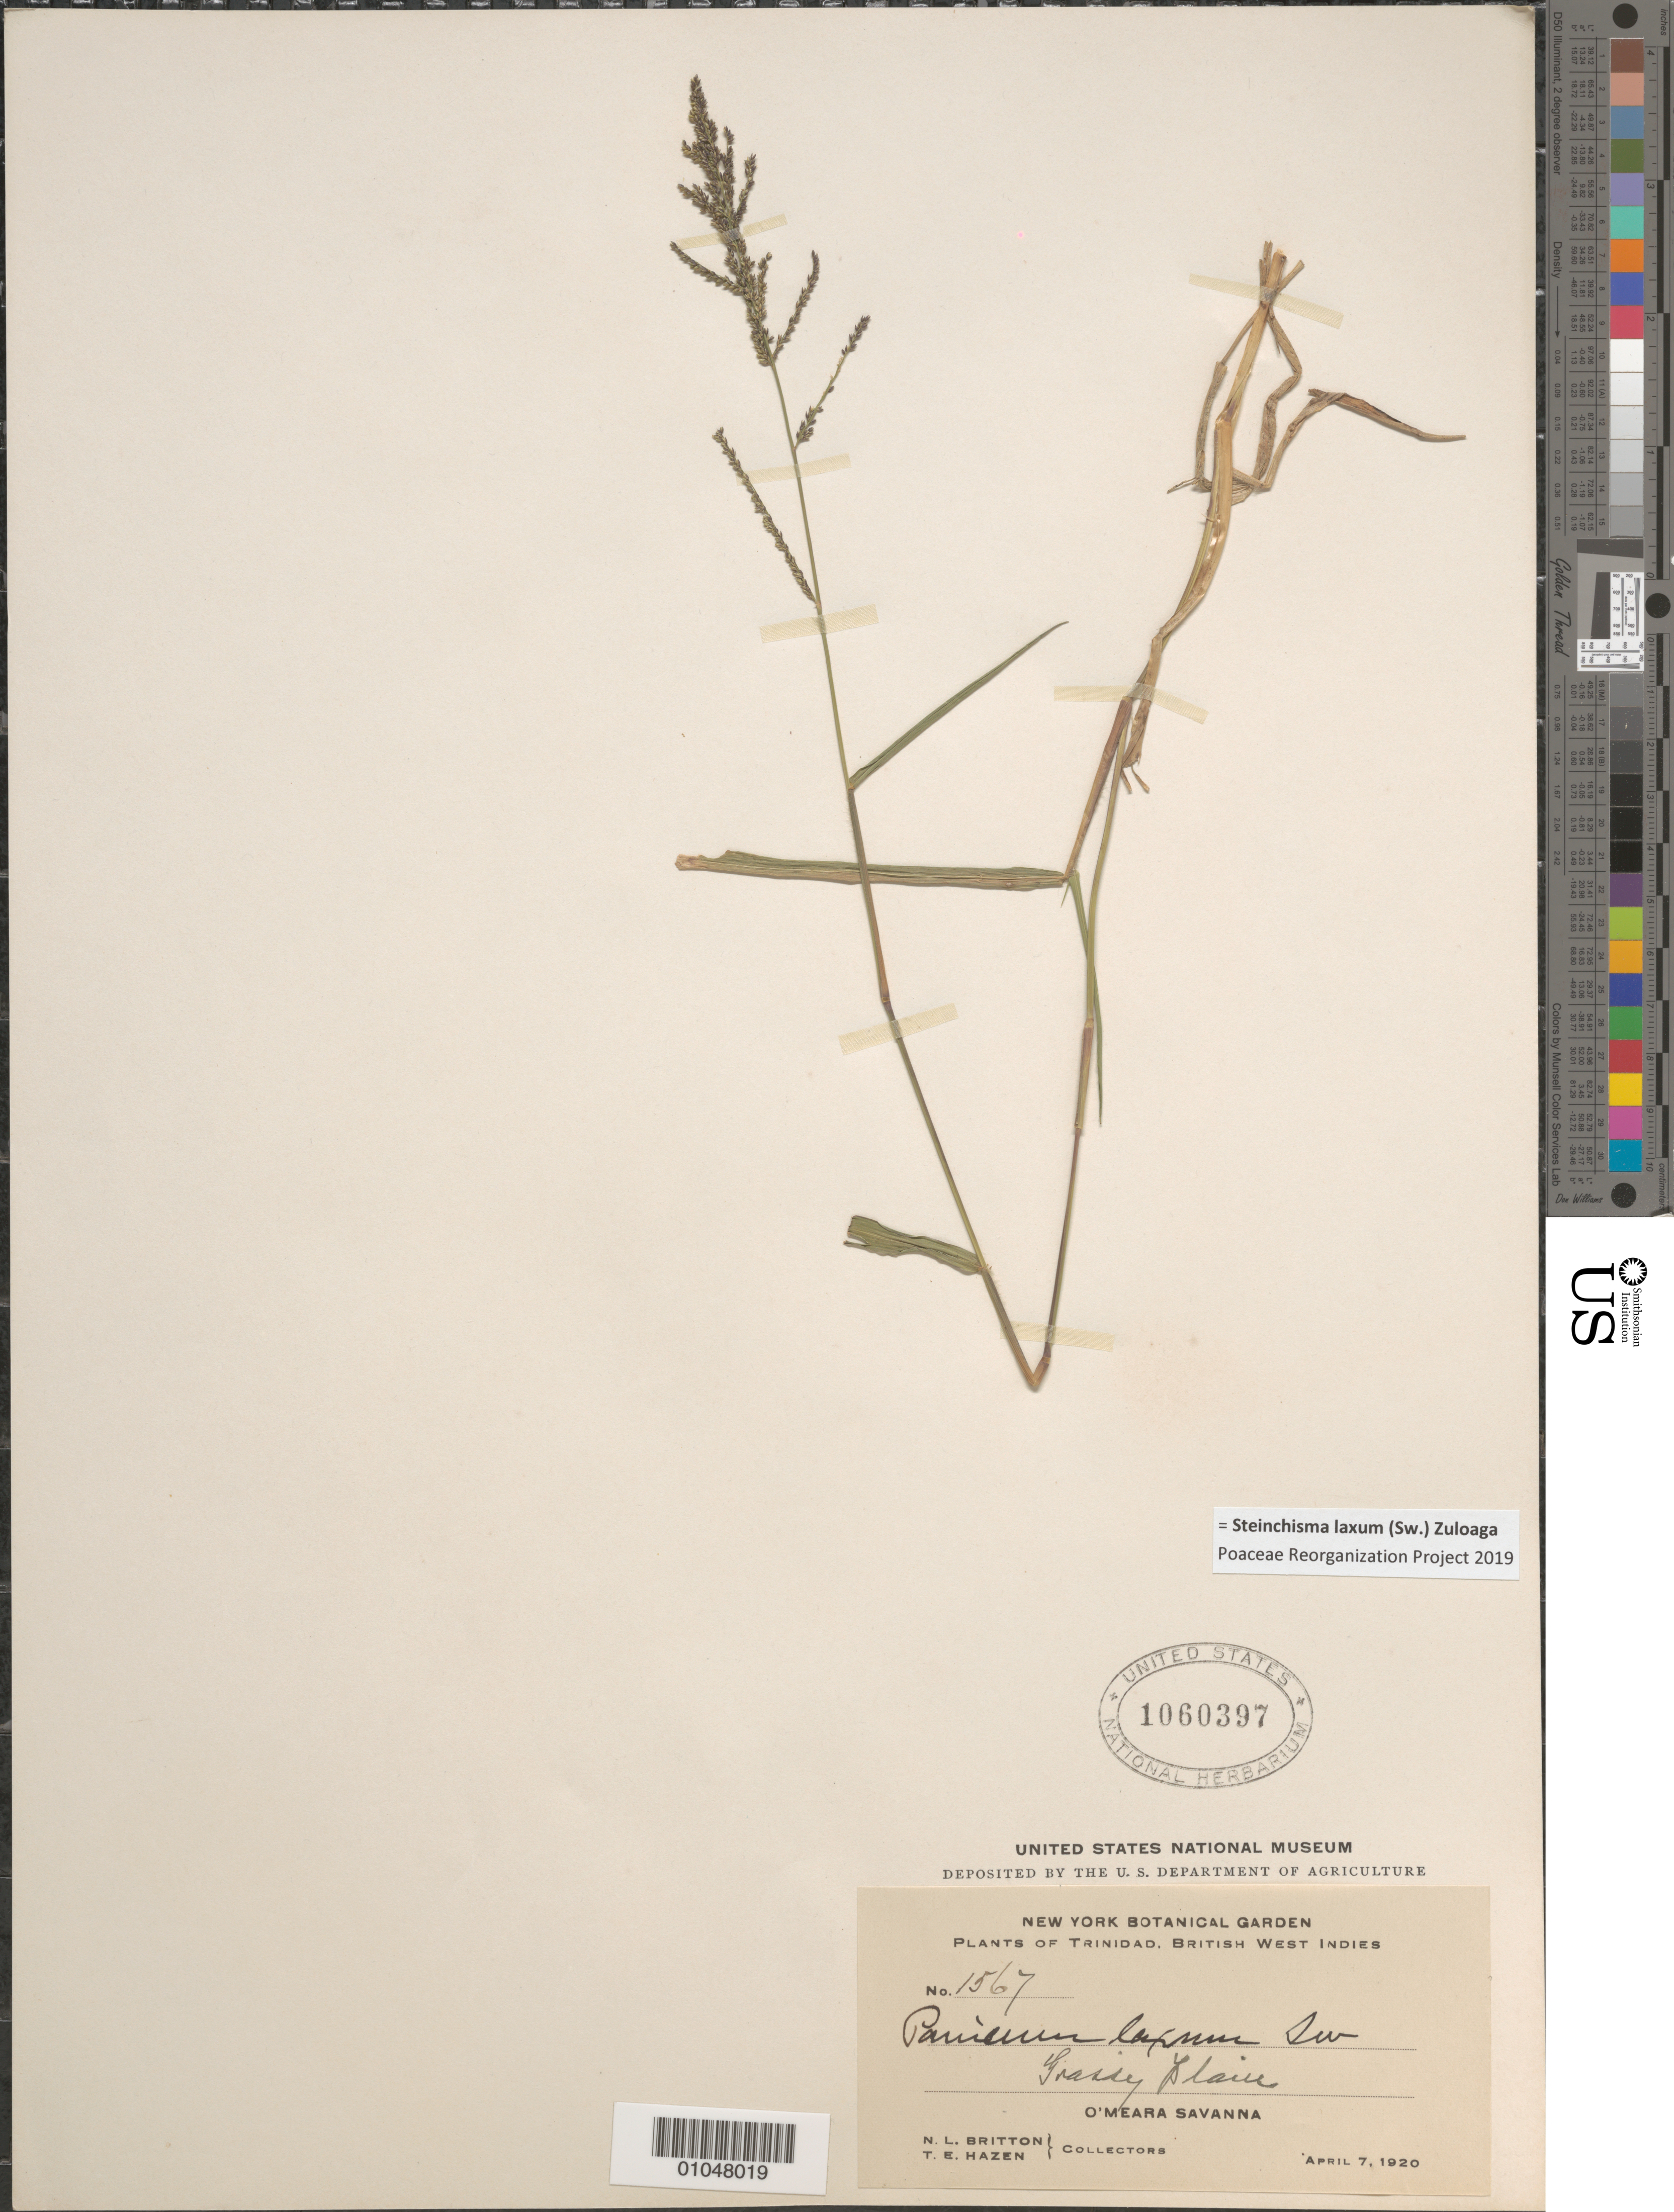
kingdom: Plantae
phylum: Tracheophyta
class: Liliopsida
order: Poales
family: Poaceae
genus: Panicum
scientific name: Panicum laxum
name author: Sw.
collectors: N. Britton & T. E. Hazen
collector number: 1567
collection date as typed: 07 Apr 1920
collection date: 1920-04-07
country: Trinidad and Tobago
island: Trinidad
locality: Grassy plain on the O'Meara Savanna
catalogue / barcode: US 1060397